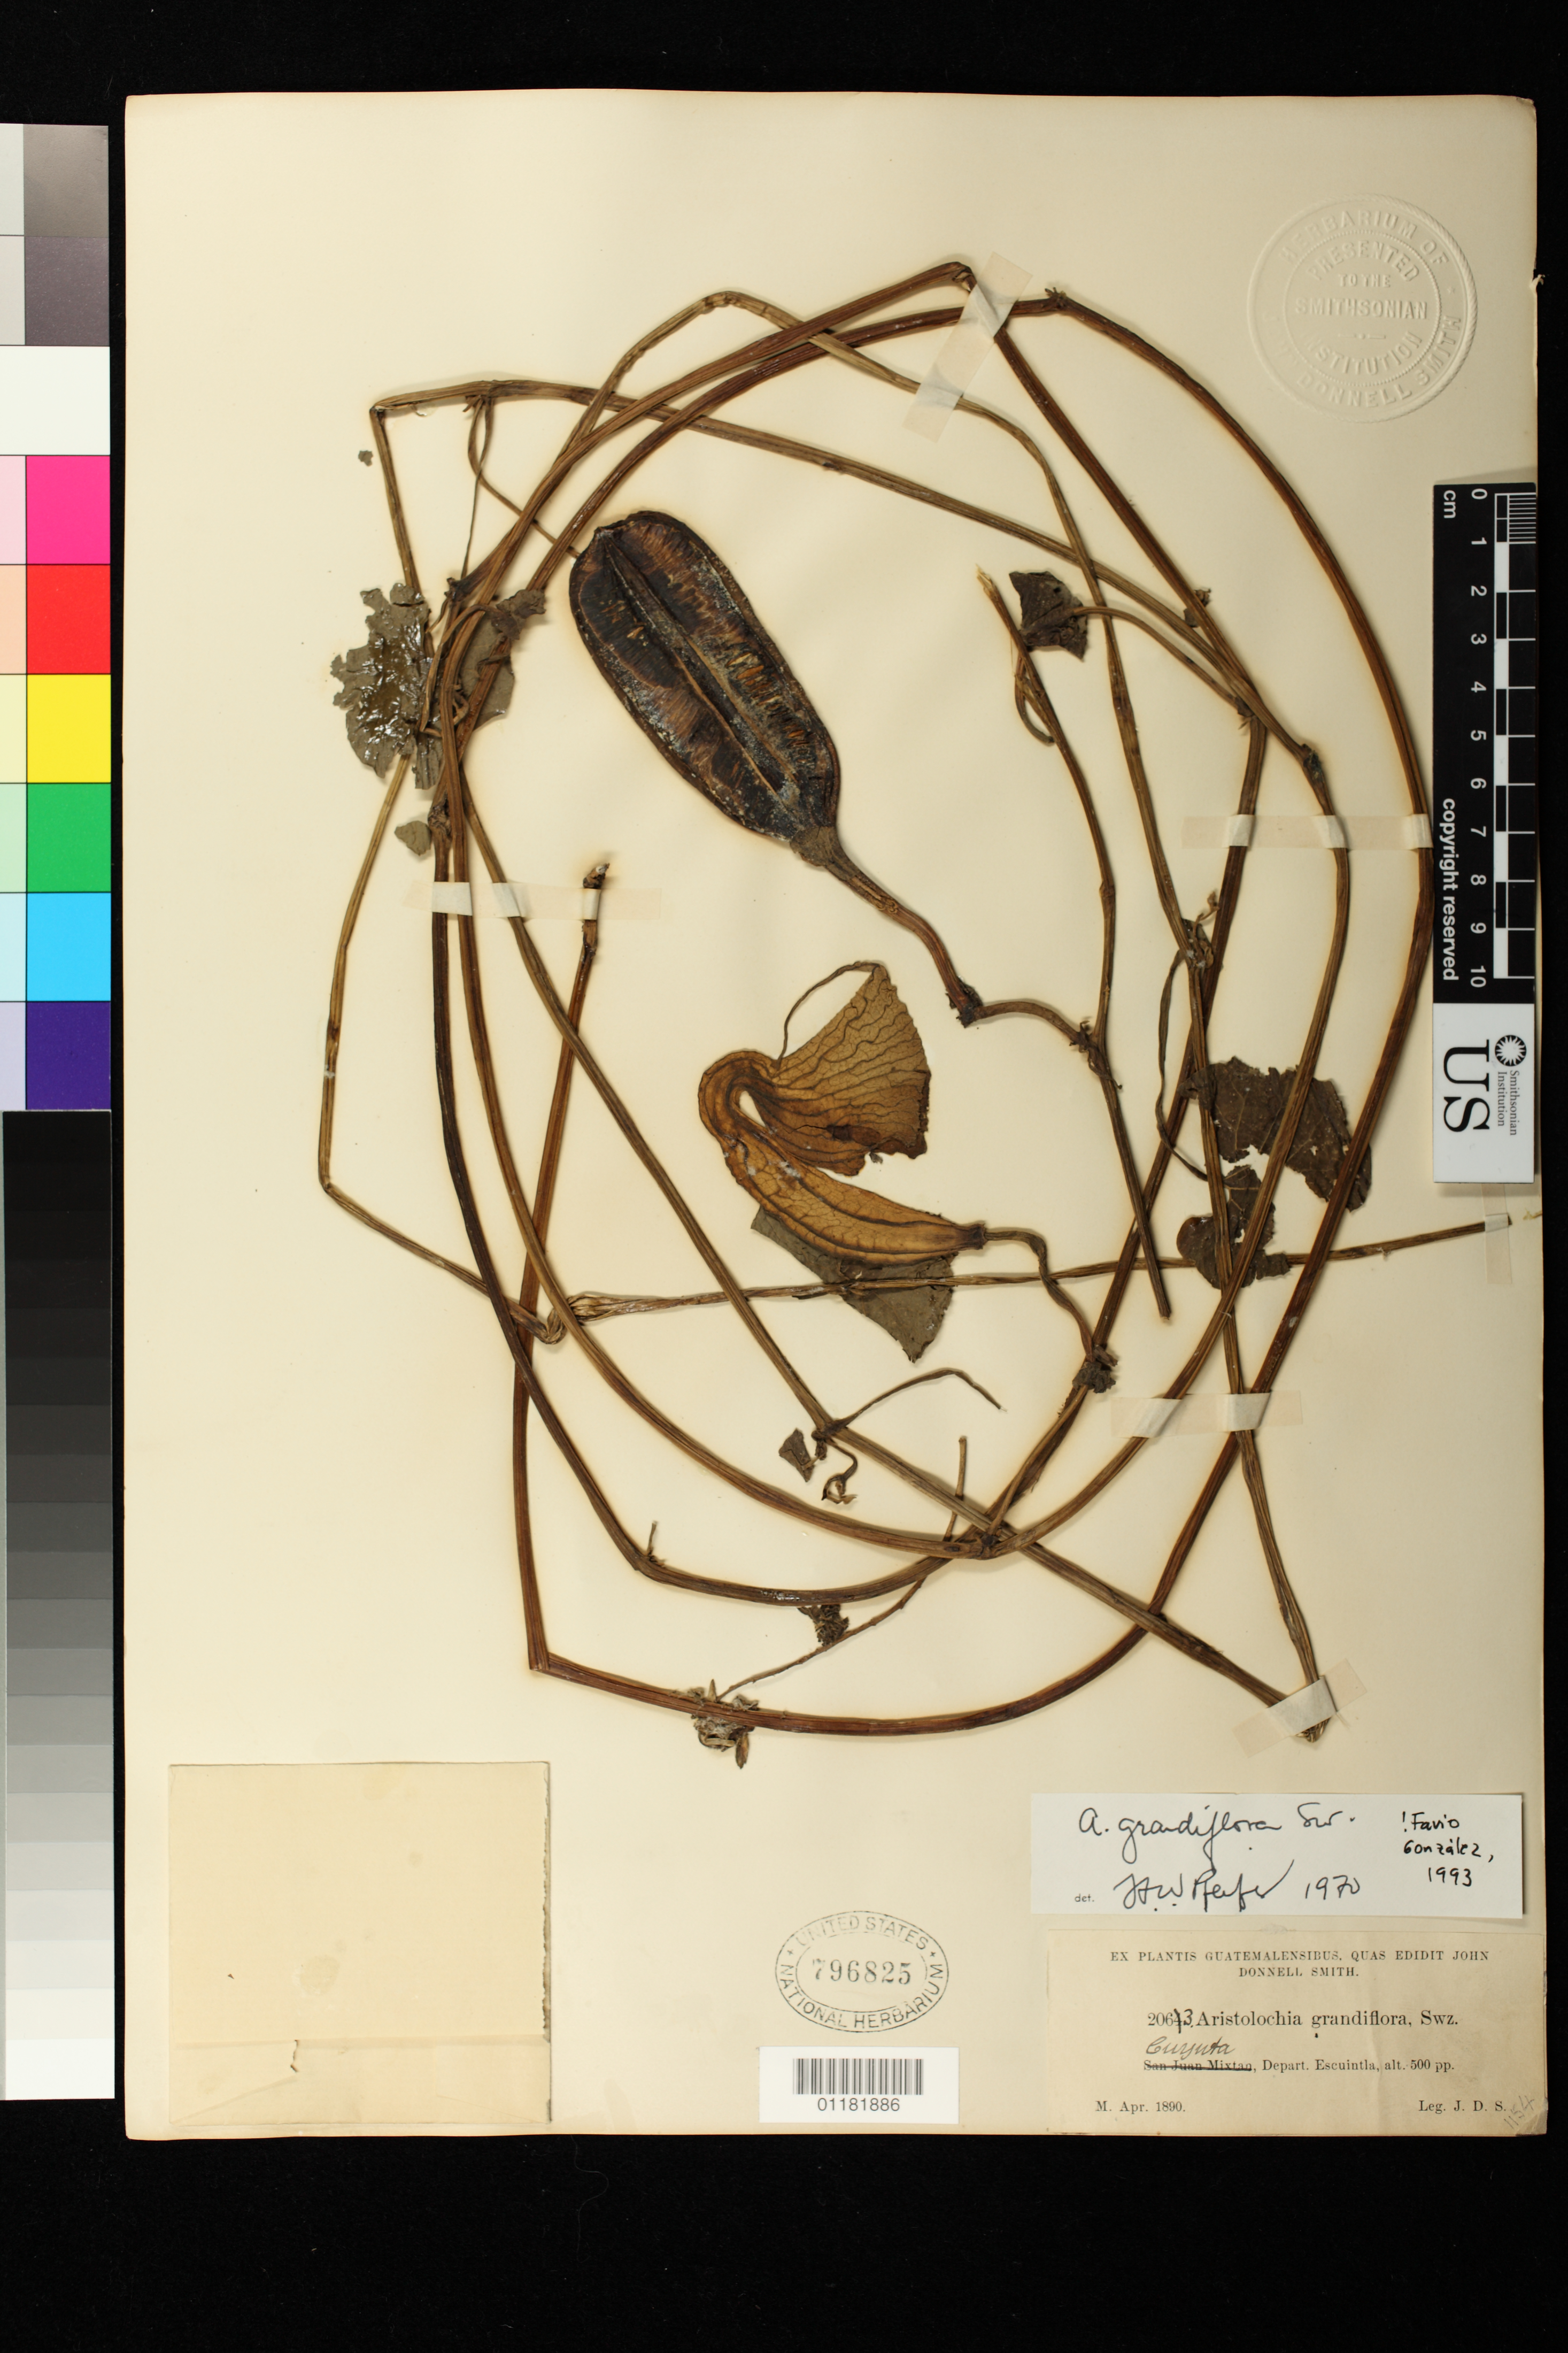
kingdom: Plantae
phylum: Tracheophyta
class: Magnoliopsida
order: Piperales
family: Aristolochiaceae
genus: Aristolochia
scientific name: Aristolochia grandiflora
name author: Sw.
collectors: J. Donnell Smith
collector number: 2063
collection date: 1890-04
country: Guatemala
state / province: Escuintla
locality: Cuyuta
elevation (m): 152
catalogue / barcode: US 796825